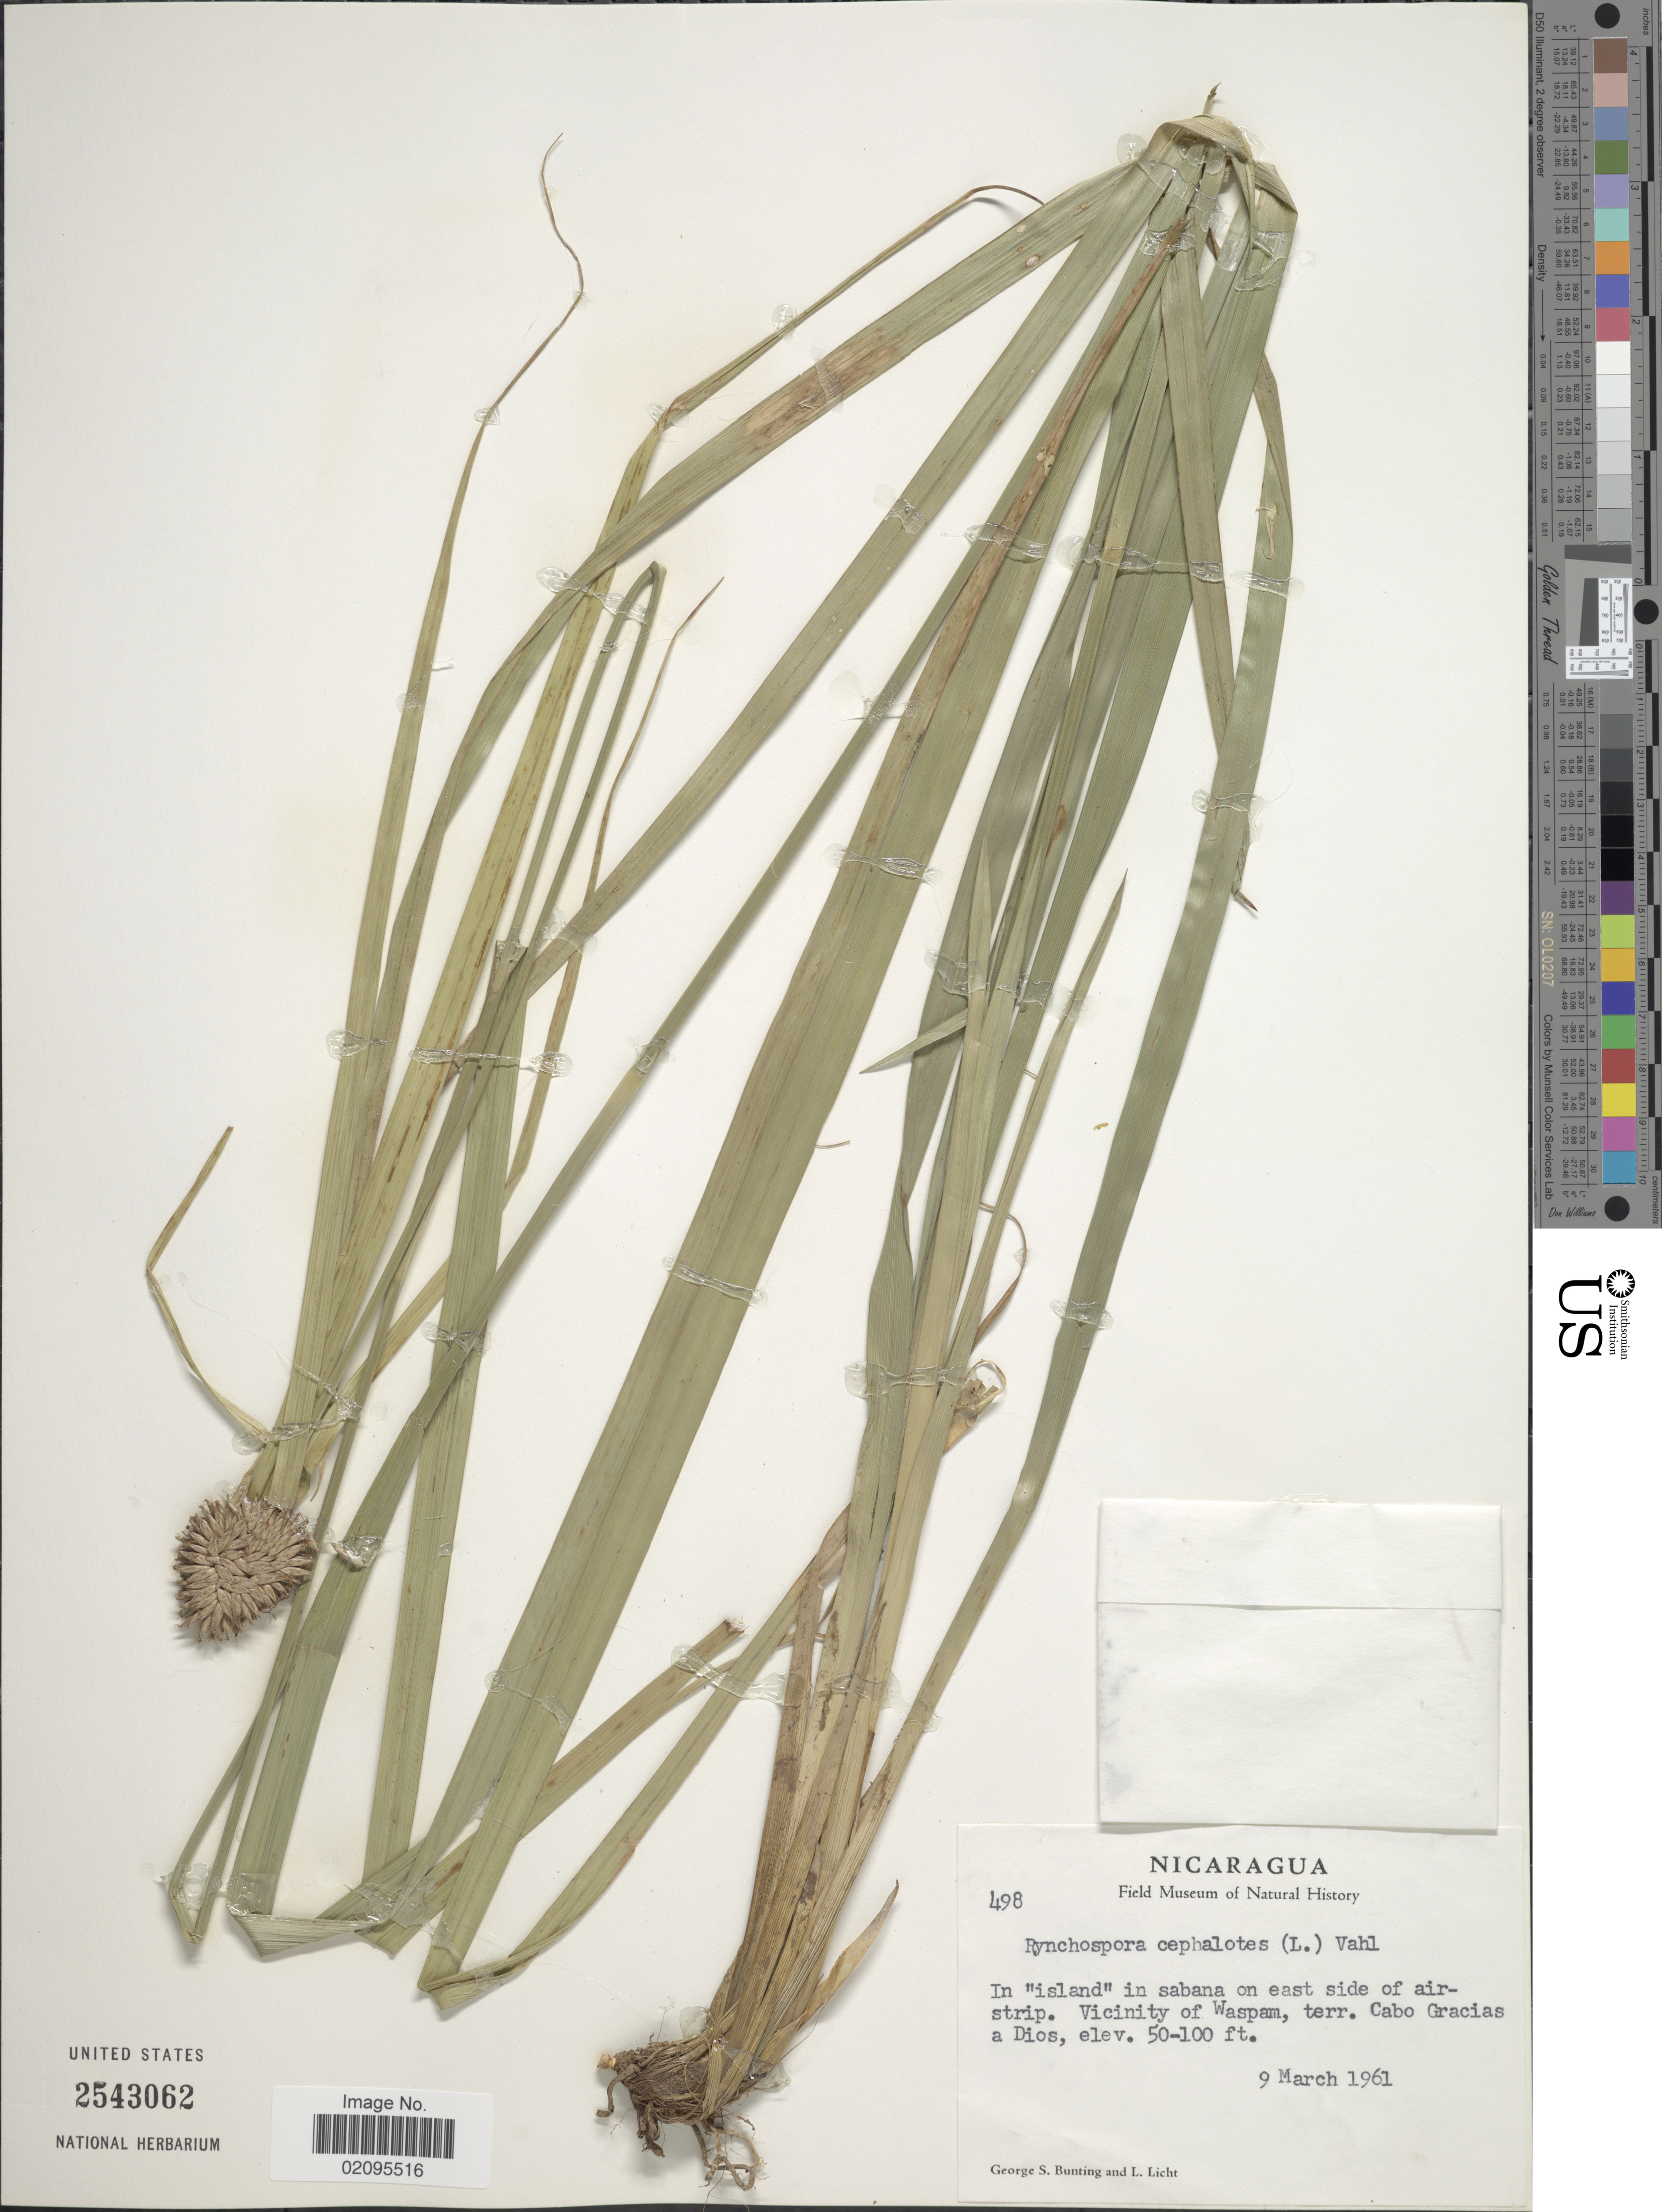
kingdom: Plantae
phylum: Tracheophyta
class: Liliopsida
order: Poales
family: Cyperaceae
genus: Rhynchospora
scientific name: Rhynchospora cephalotes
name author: (L.) Vahl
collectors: G. S. Bunting & L. Licht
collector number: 498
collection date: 1961-03-09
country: Nicaragua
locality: In "island" in sabana on east side of airstrip, Vicinity of Waspam, terr. Cabo Gracias a Dios.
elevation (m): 15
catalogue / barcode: US 2543062